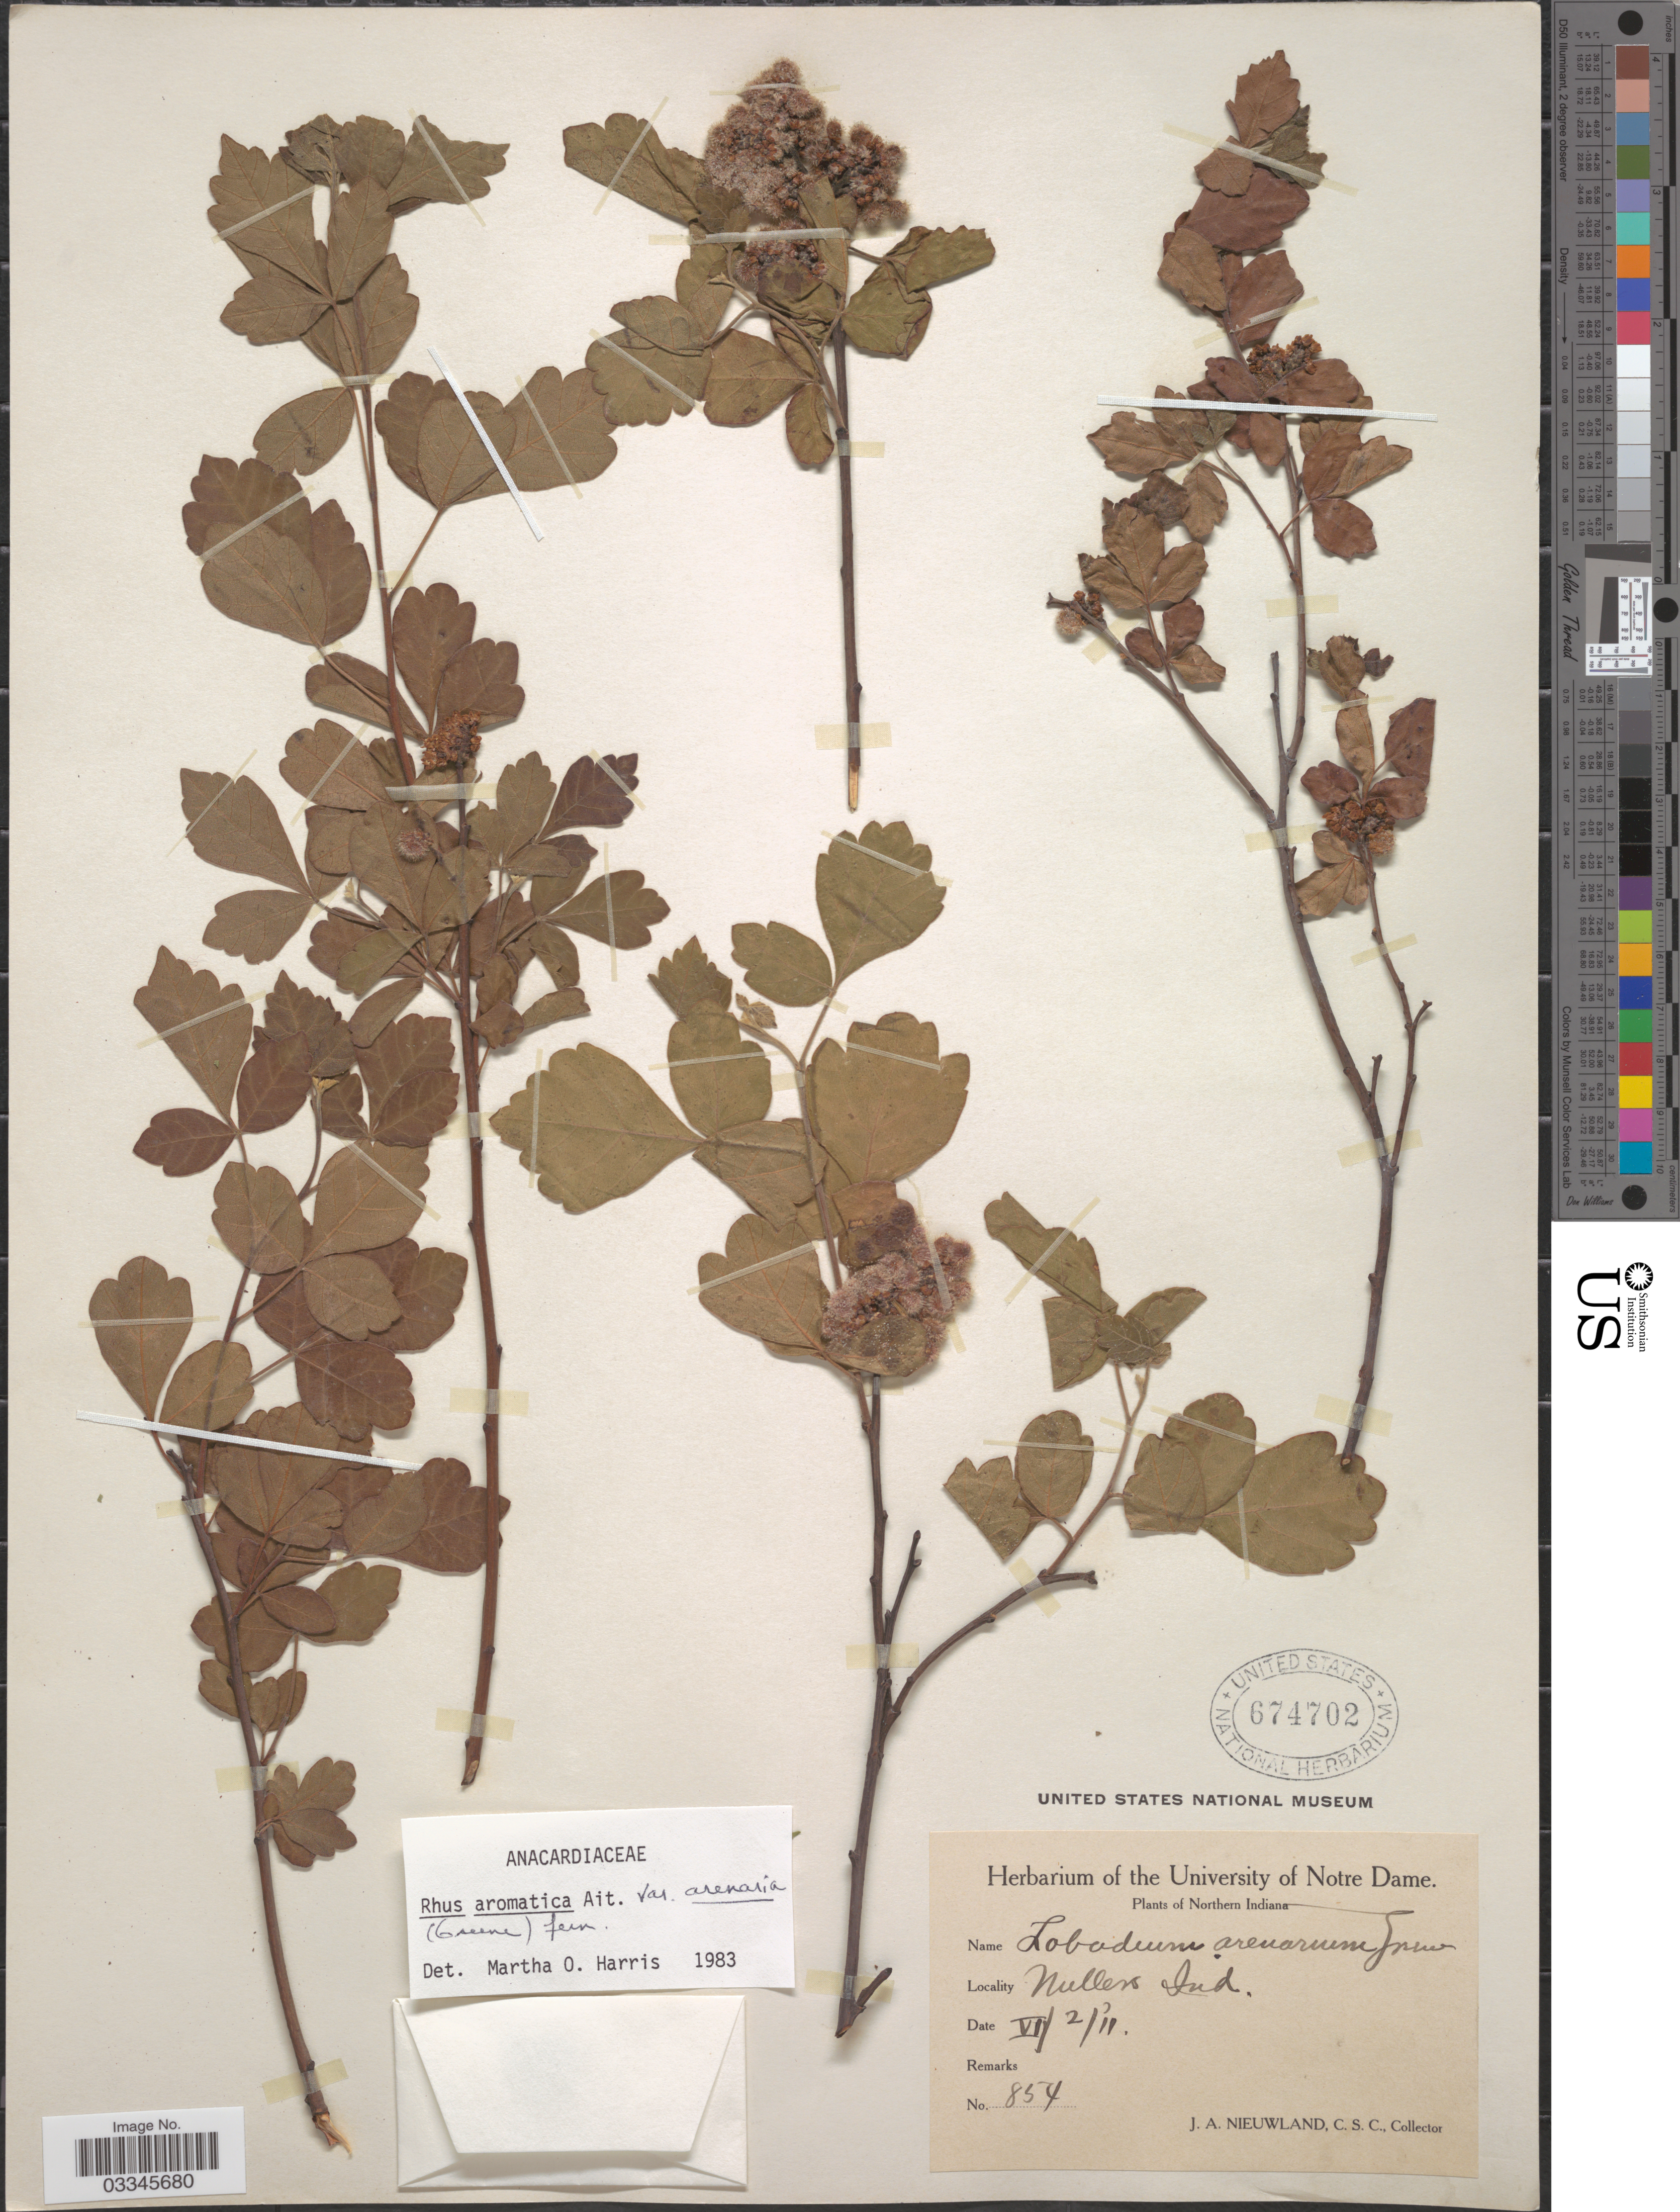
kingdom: Plantae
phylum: Tracheophyta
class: Magnoliopsida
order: Sapindales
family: Anacardiaceae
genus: Rhus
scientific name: Rhus aromatica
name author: Aiton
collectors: J. A. Nieuwland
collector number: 854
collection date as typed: Transcribed d/m/y: 2/6/11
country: United States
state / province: Indiana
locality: Northern Indiana. Mullers.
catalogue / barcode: US 674702